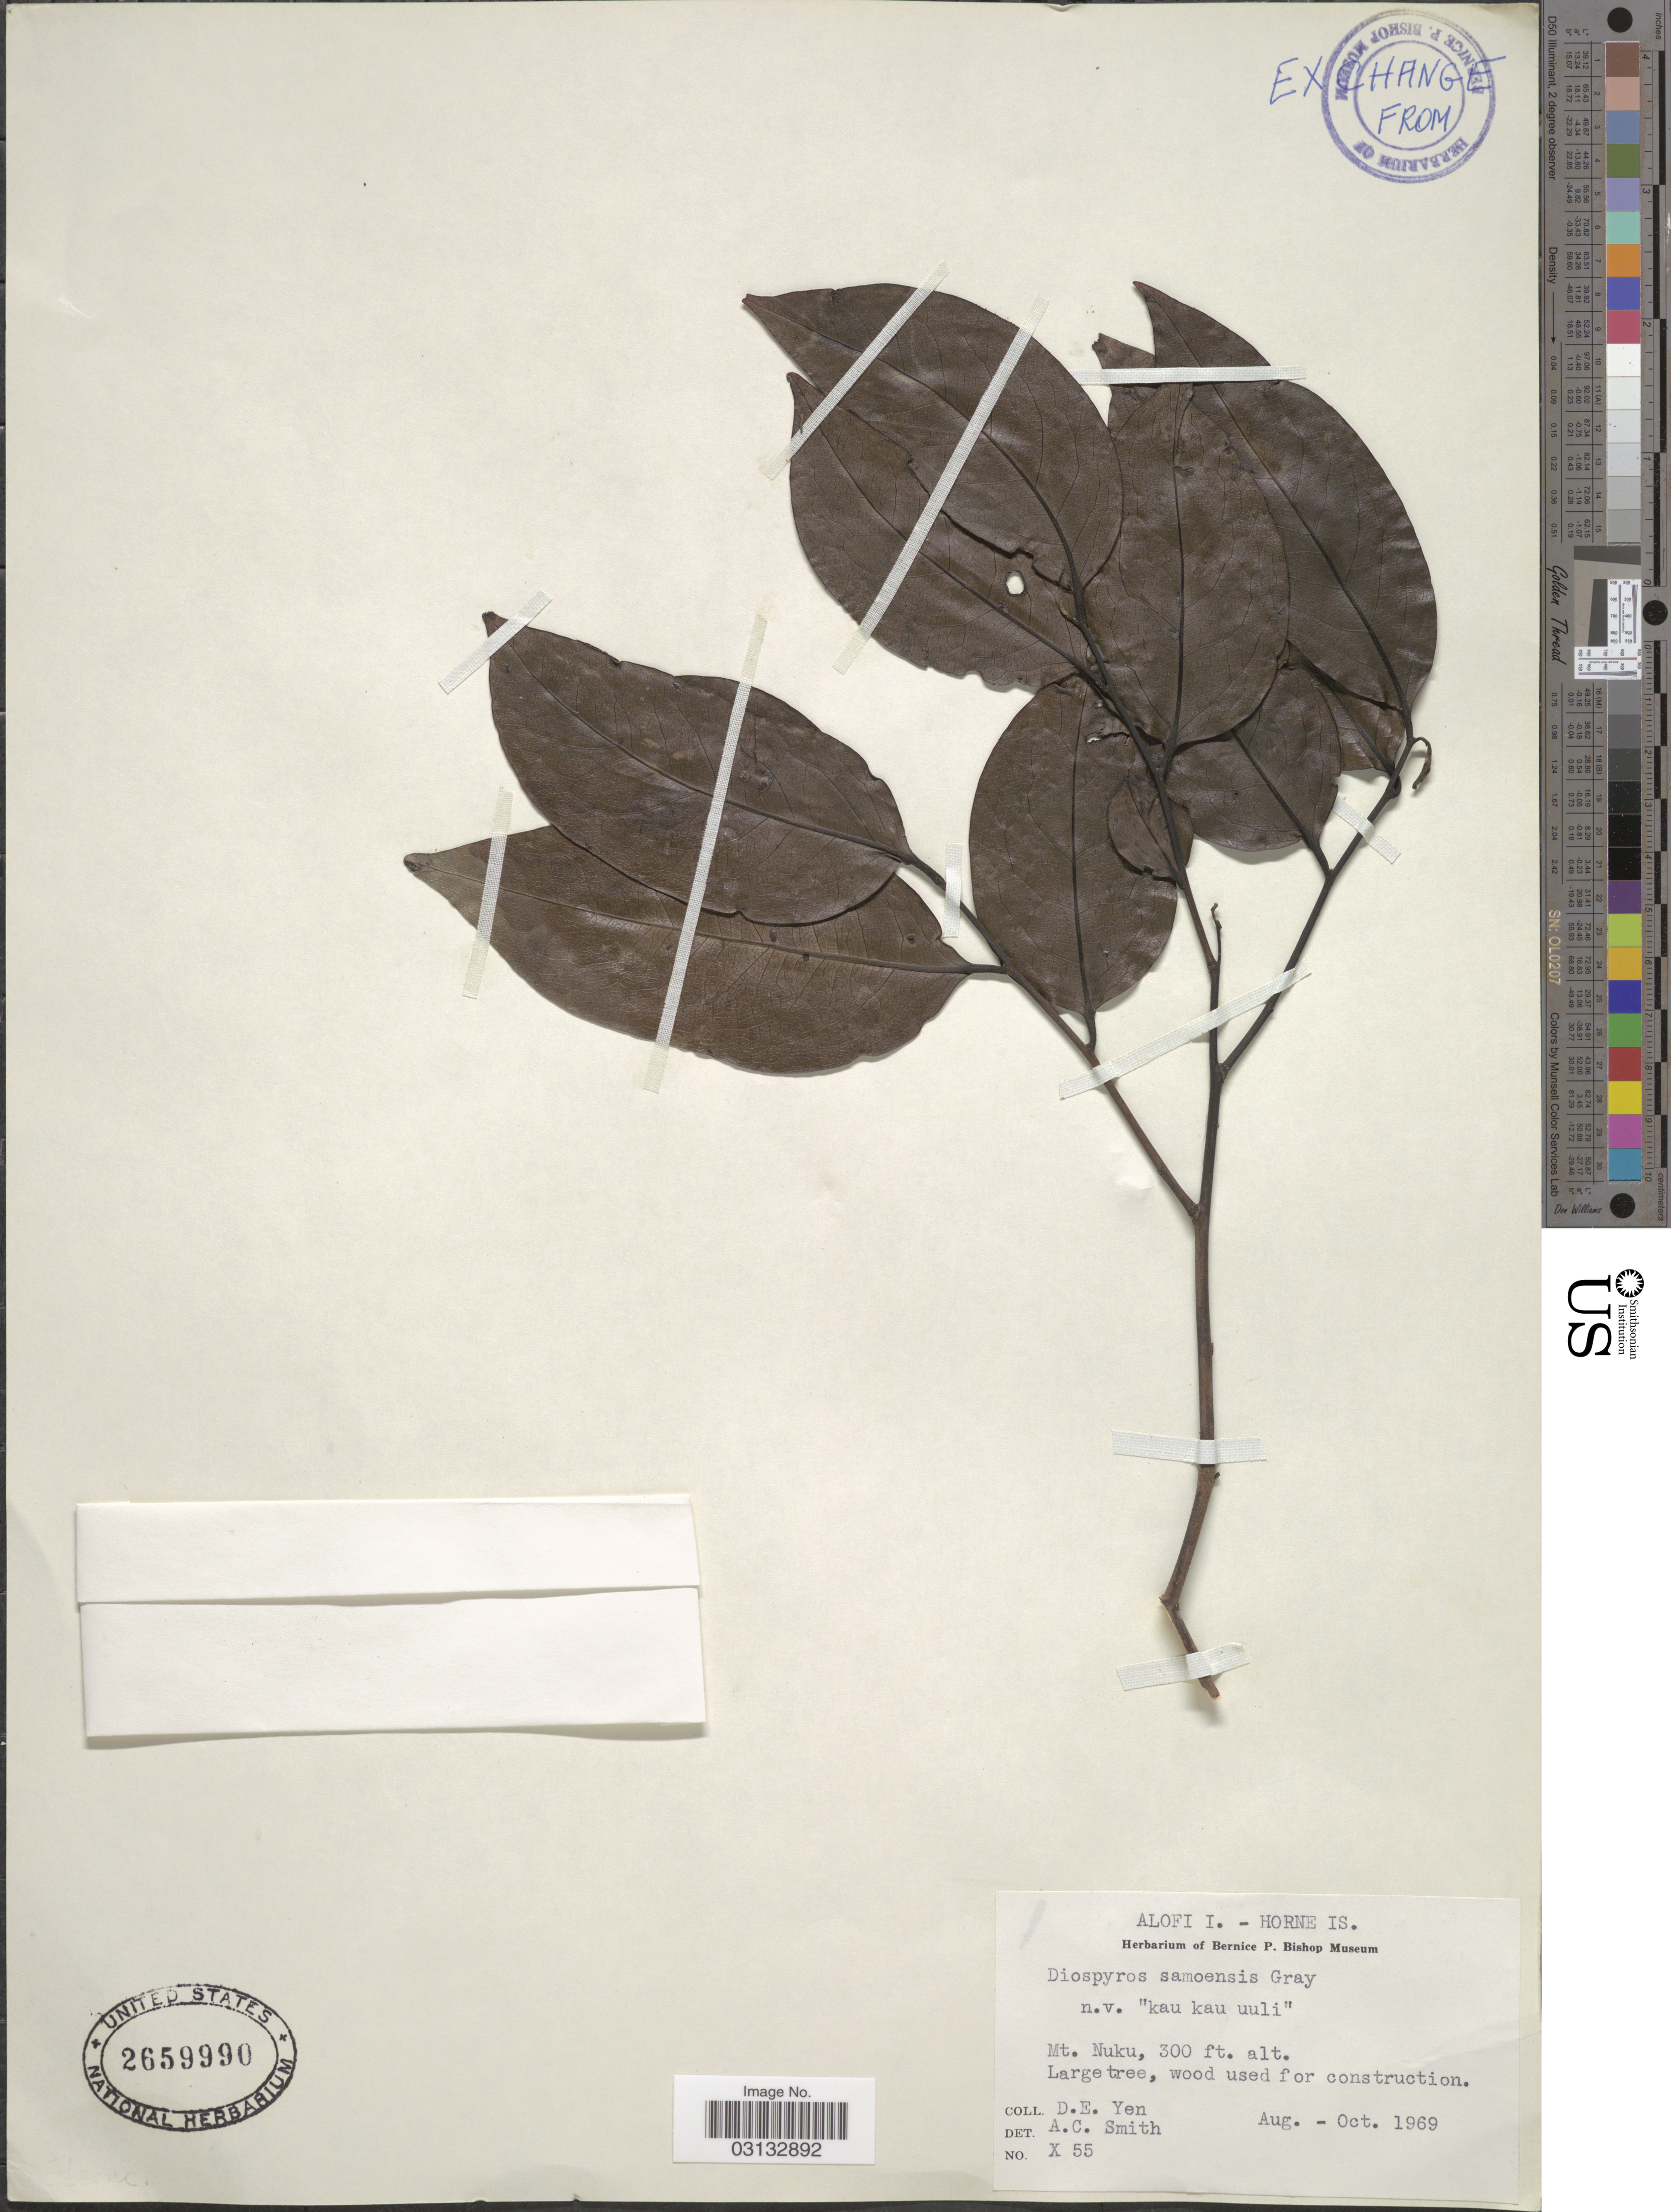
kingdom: Plantae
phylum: Tracheophyta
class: Magnoliopsida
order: Ericales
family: Ebenaceae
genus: Diospyros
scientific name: Diospyros samoensis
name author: A. Gray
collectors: D. Yen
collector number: X55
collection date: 1969-08/1969-10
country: Wallis and Futuna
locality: Alofi I. - Horne Is., Mt. Nuku.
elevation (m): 91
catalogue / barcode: US 2659990